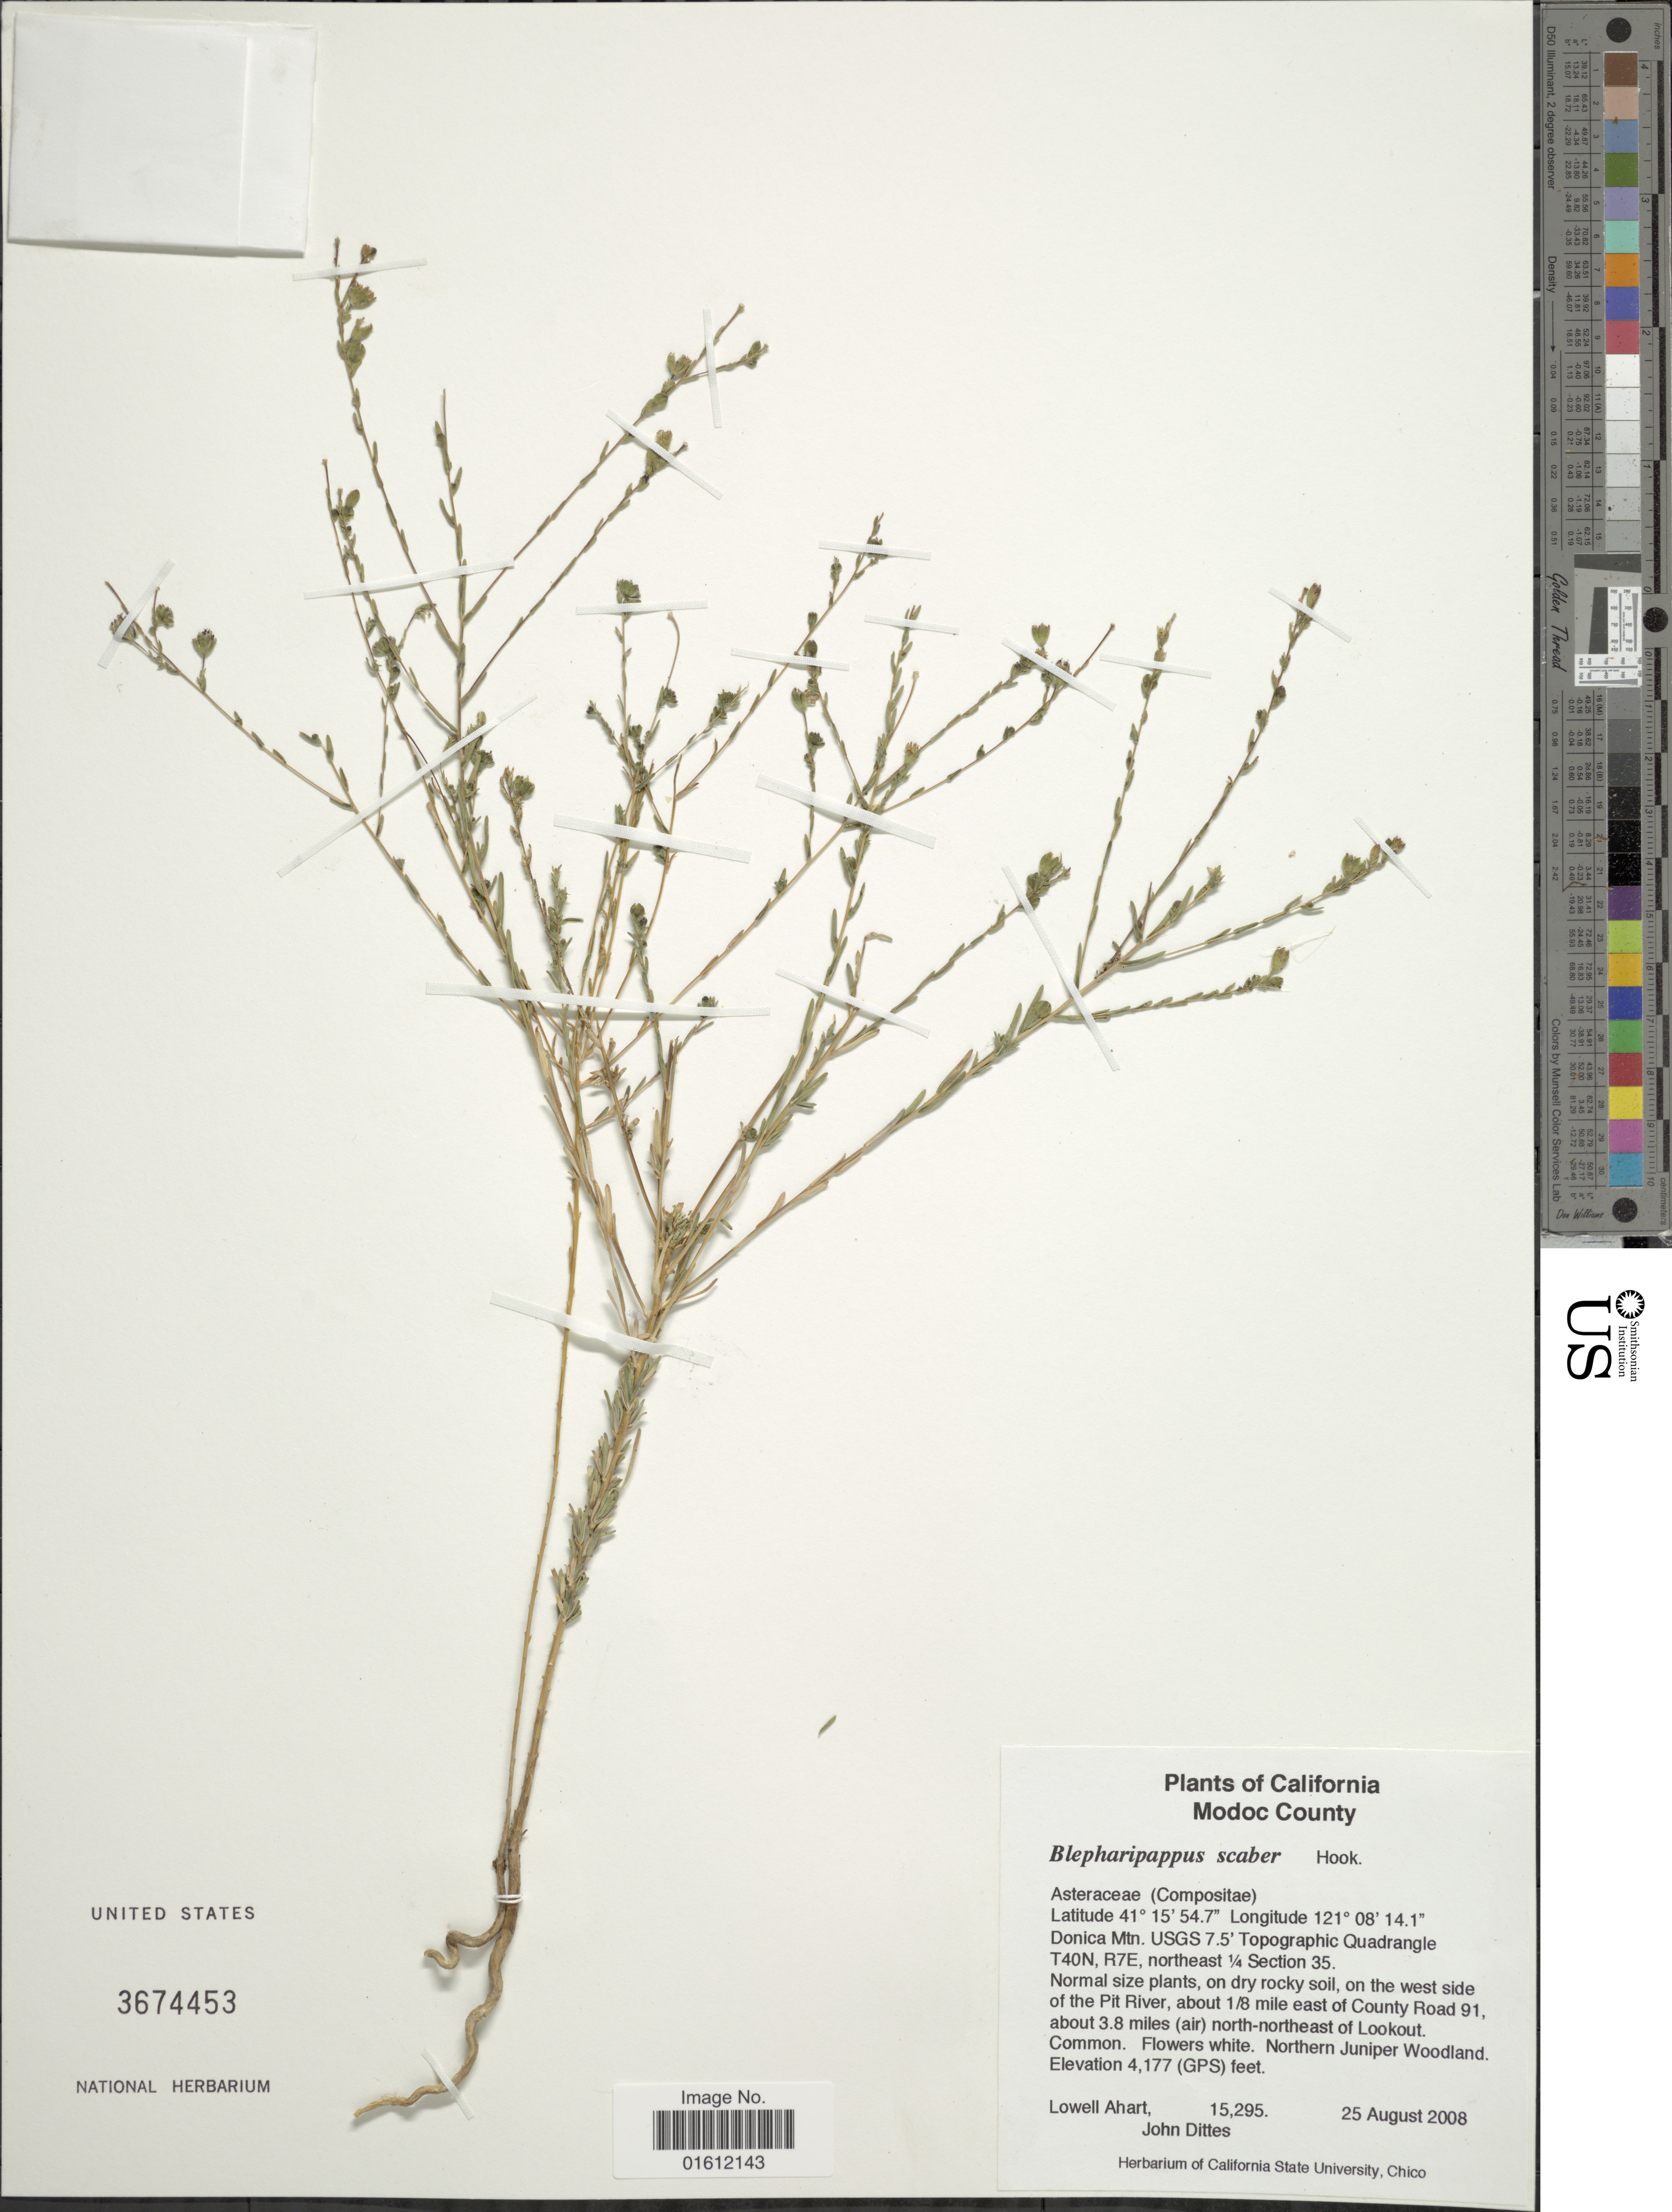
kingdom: Plantae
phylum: Tracheophyta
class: Magnoliopsida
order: Asterales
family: Asteraceae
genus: Blepharipappus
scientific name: Blepharipappus scaber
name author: Hook.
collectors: L. Ahart & J. Dittes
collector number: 15295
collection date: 2008-08-25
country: United States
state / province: California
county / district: Modoc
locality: Modoc County, on the west side of the Pit River, about 1/8 mile east of County Road 91, about 3.8 miles (air) north-northeast of Lookout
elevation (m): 1273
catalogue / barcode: US 3674453